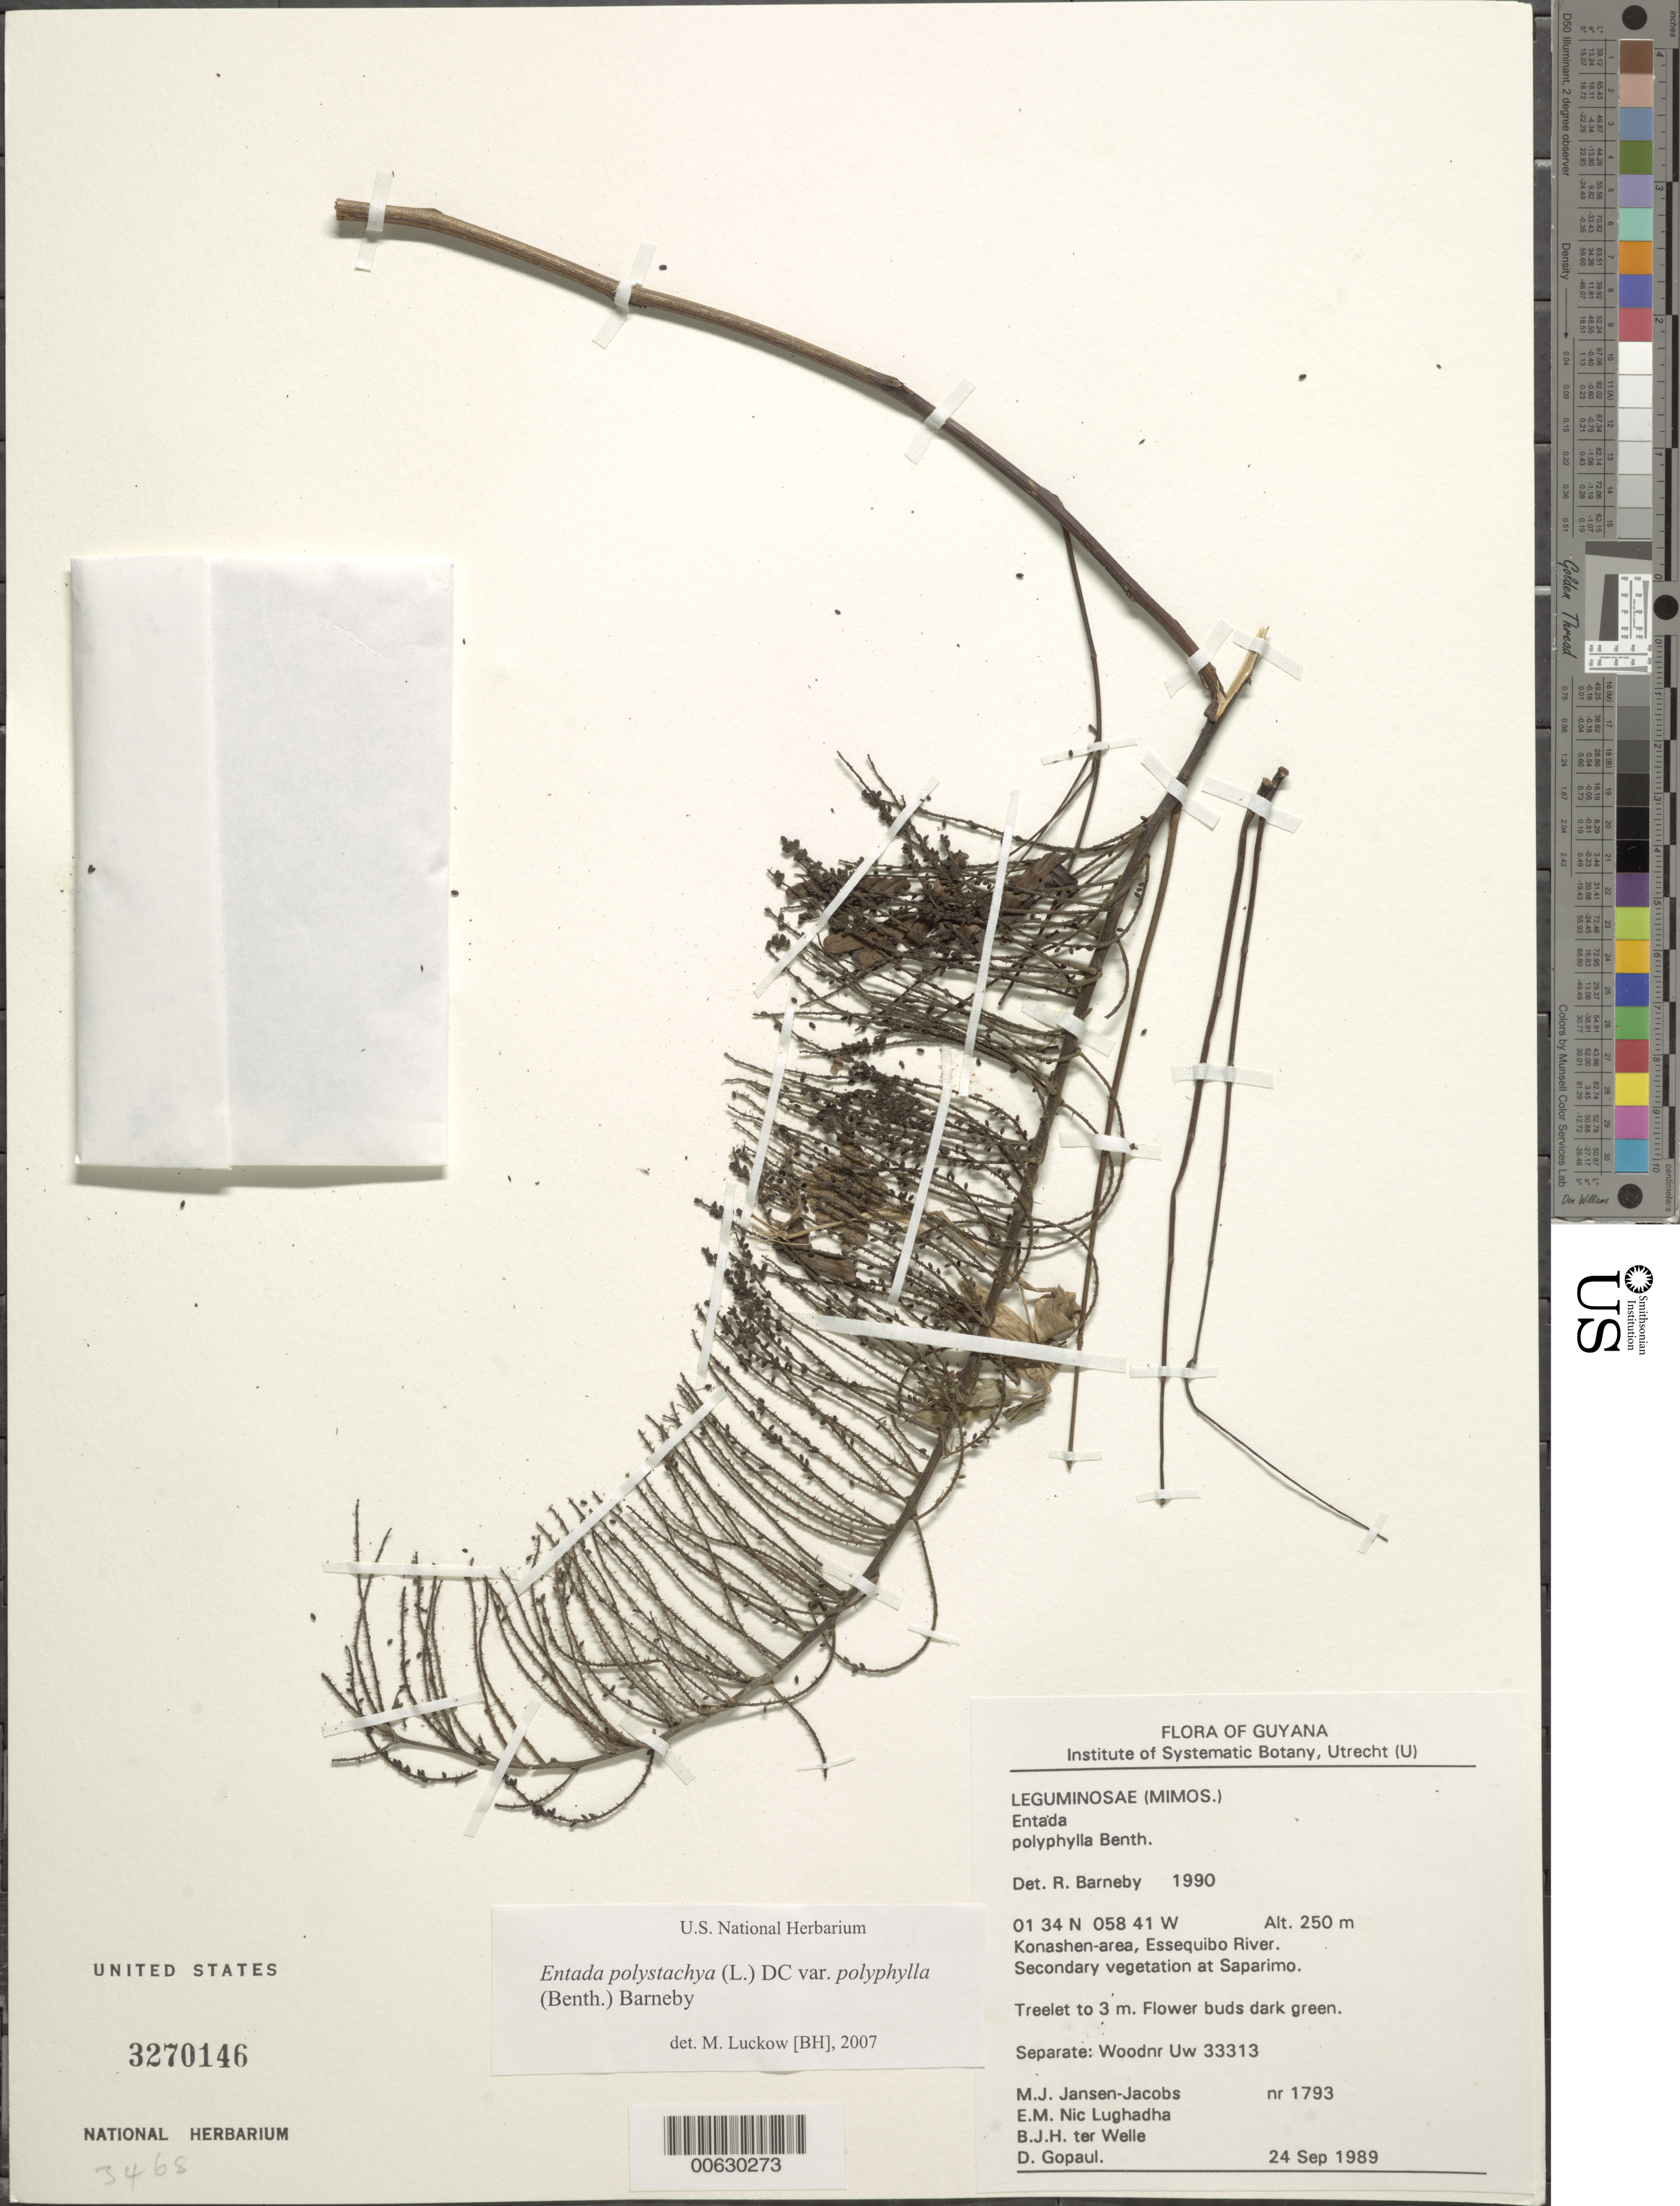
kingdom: Plantae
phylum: Tracheophyta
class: Magnoliopsida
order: Fabales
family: Fabaceae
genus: Entada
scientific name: Entada polystachya var. polyphylla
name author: (Benth.) Barneby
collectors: M. J. Jansen-Jacobs, B. ter Welle, A. S. Chanderbali, U. Raghoenandan & V. James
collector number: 1793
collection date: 1989-09-24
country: Guyana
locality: Konashen-area, Essequibo River, Secondary vegetation at Saparimo.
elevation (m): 250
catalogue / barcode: US 3270146